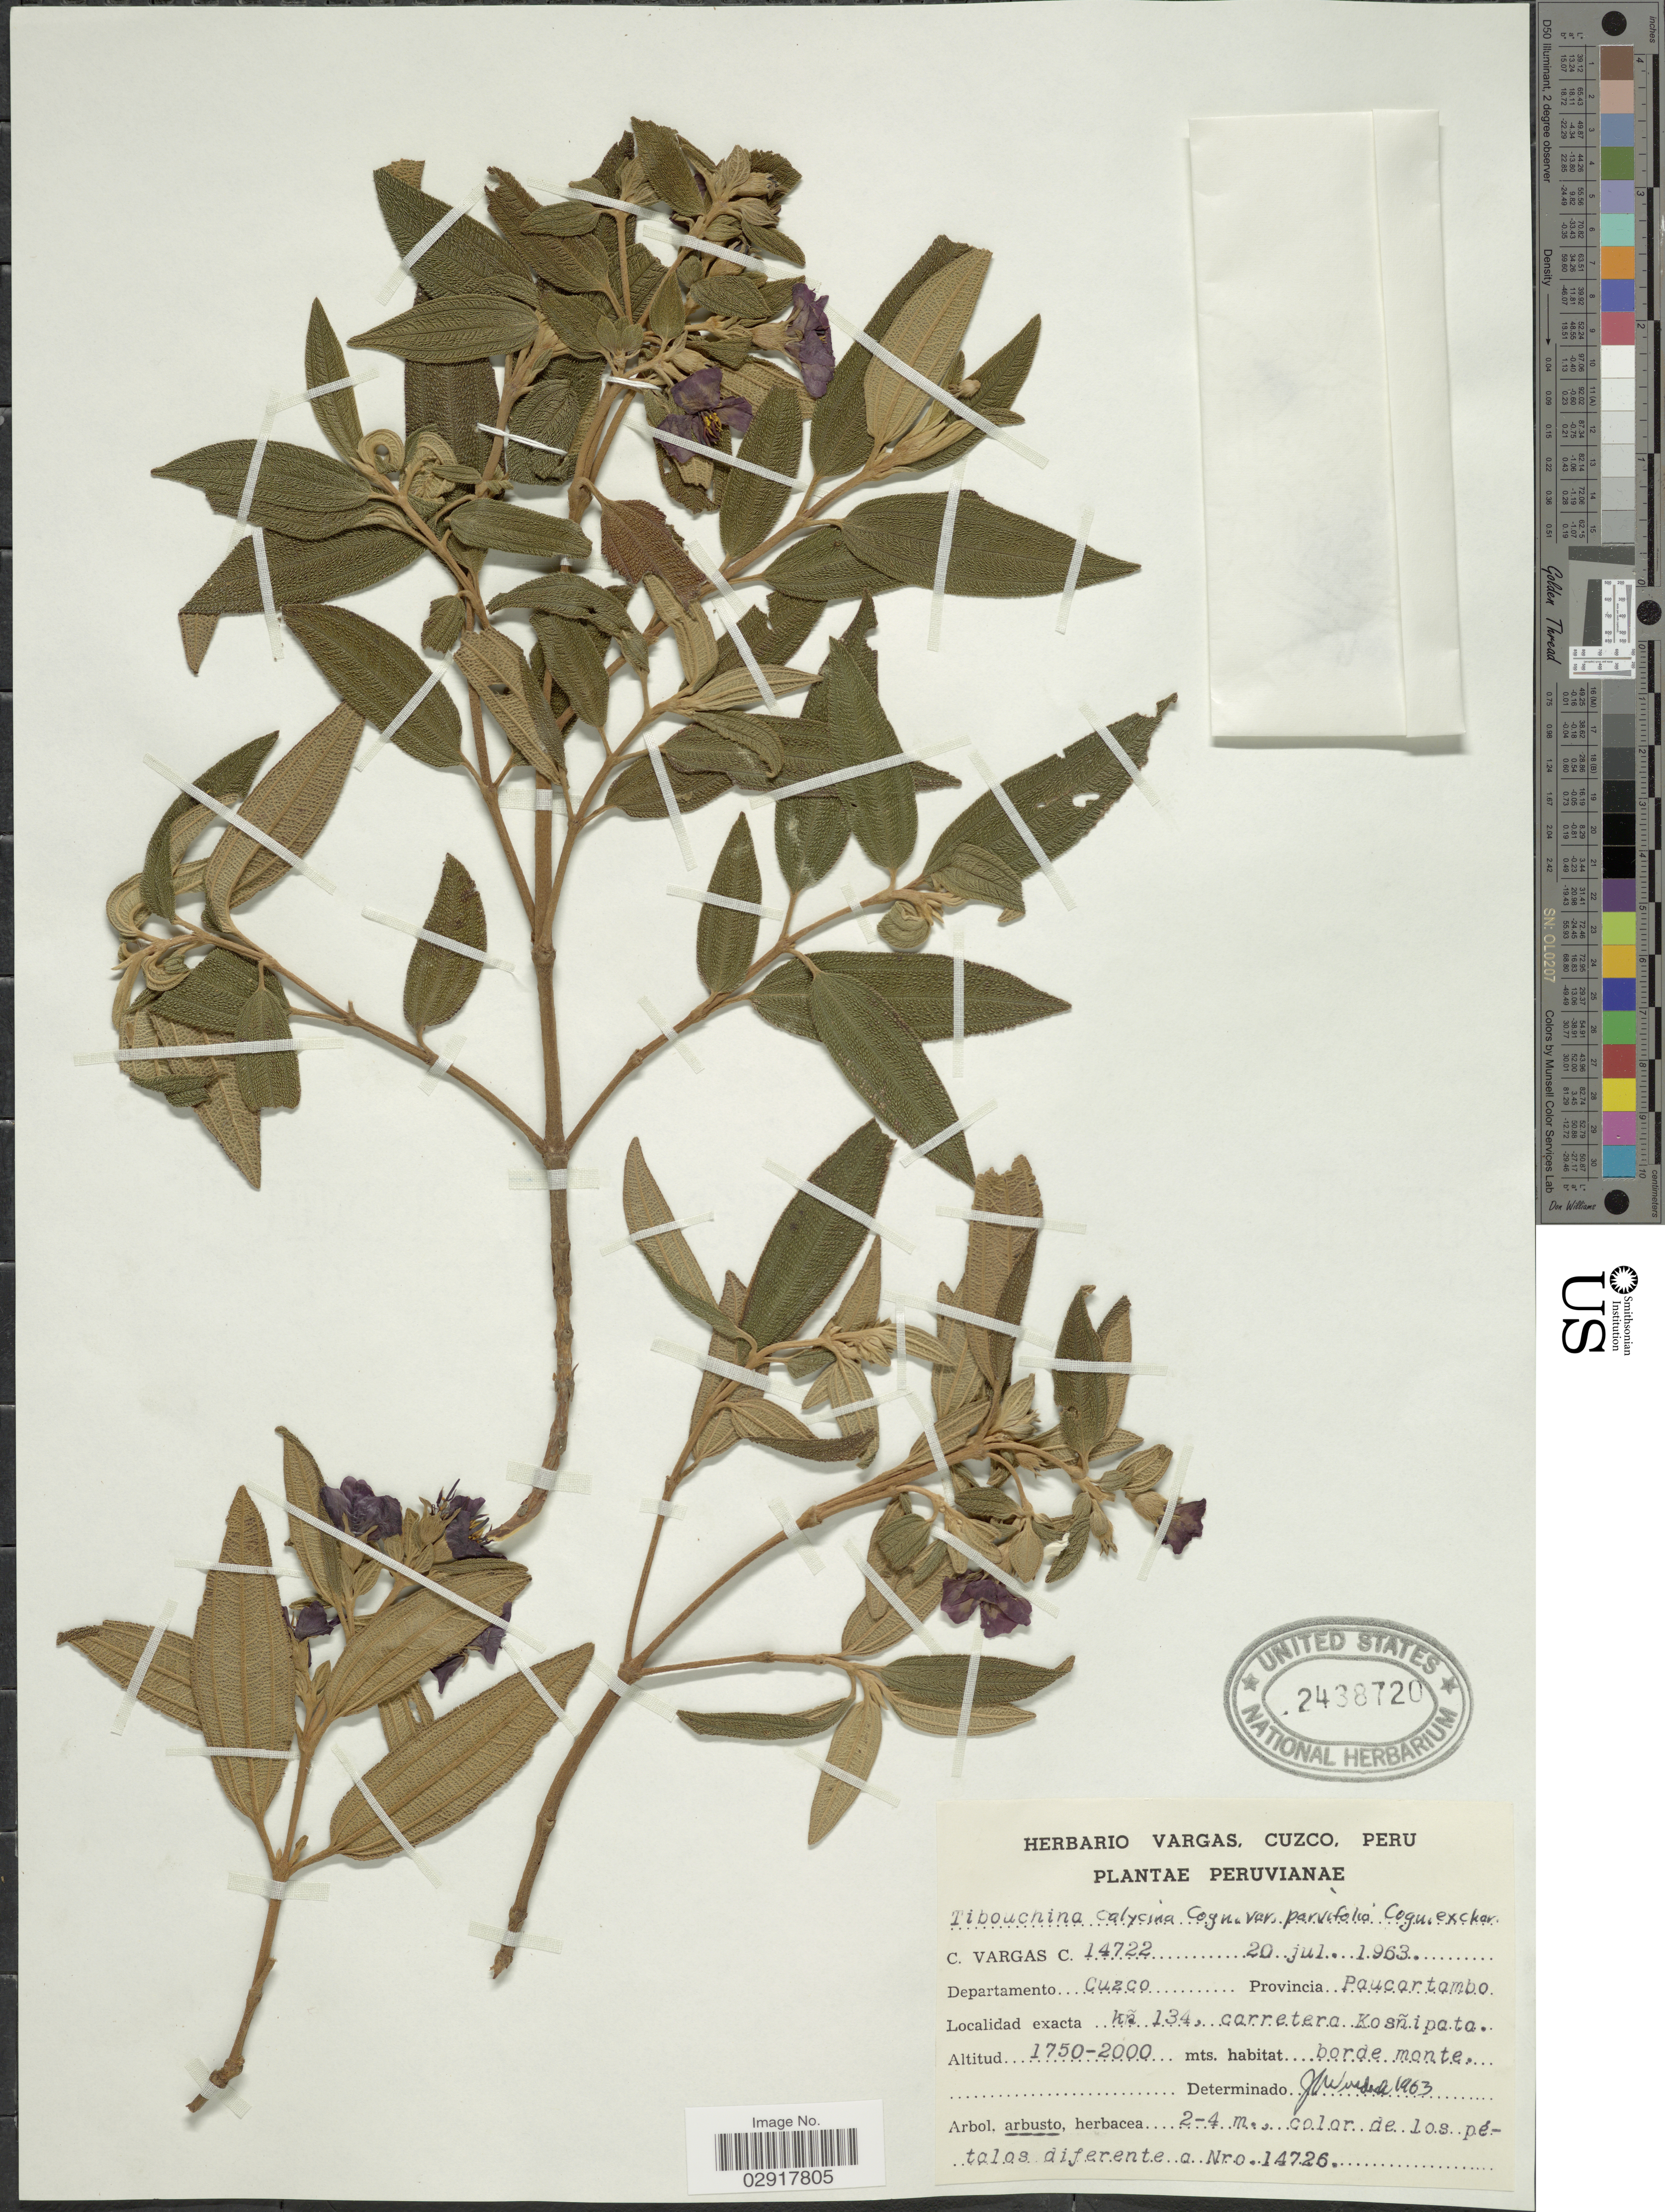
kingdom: Plantae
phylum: Tracheophyta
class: Magnoliopsida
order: Myrtales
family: Melastomataceae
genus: Tibouchina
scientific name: Tibouchina calycina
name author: Cogn.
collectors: C. Vargas Calderón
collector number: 14722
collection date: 1963-07-20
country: Peru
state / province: Cusco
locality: Departamento Cuzco. Provincia Paucartambo. k. 134, carretera Kosñipata.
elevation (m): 1750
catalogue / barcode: US 2438720